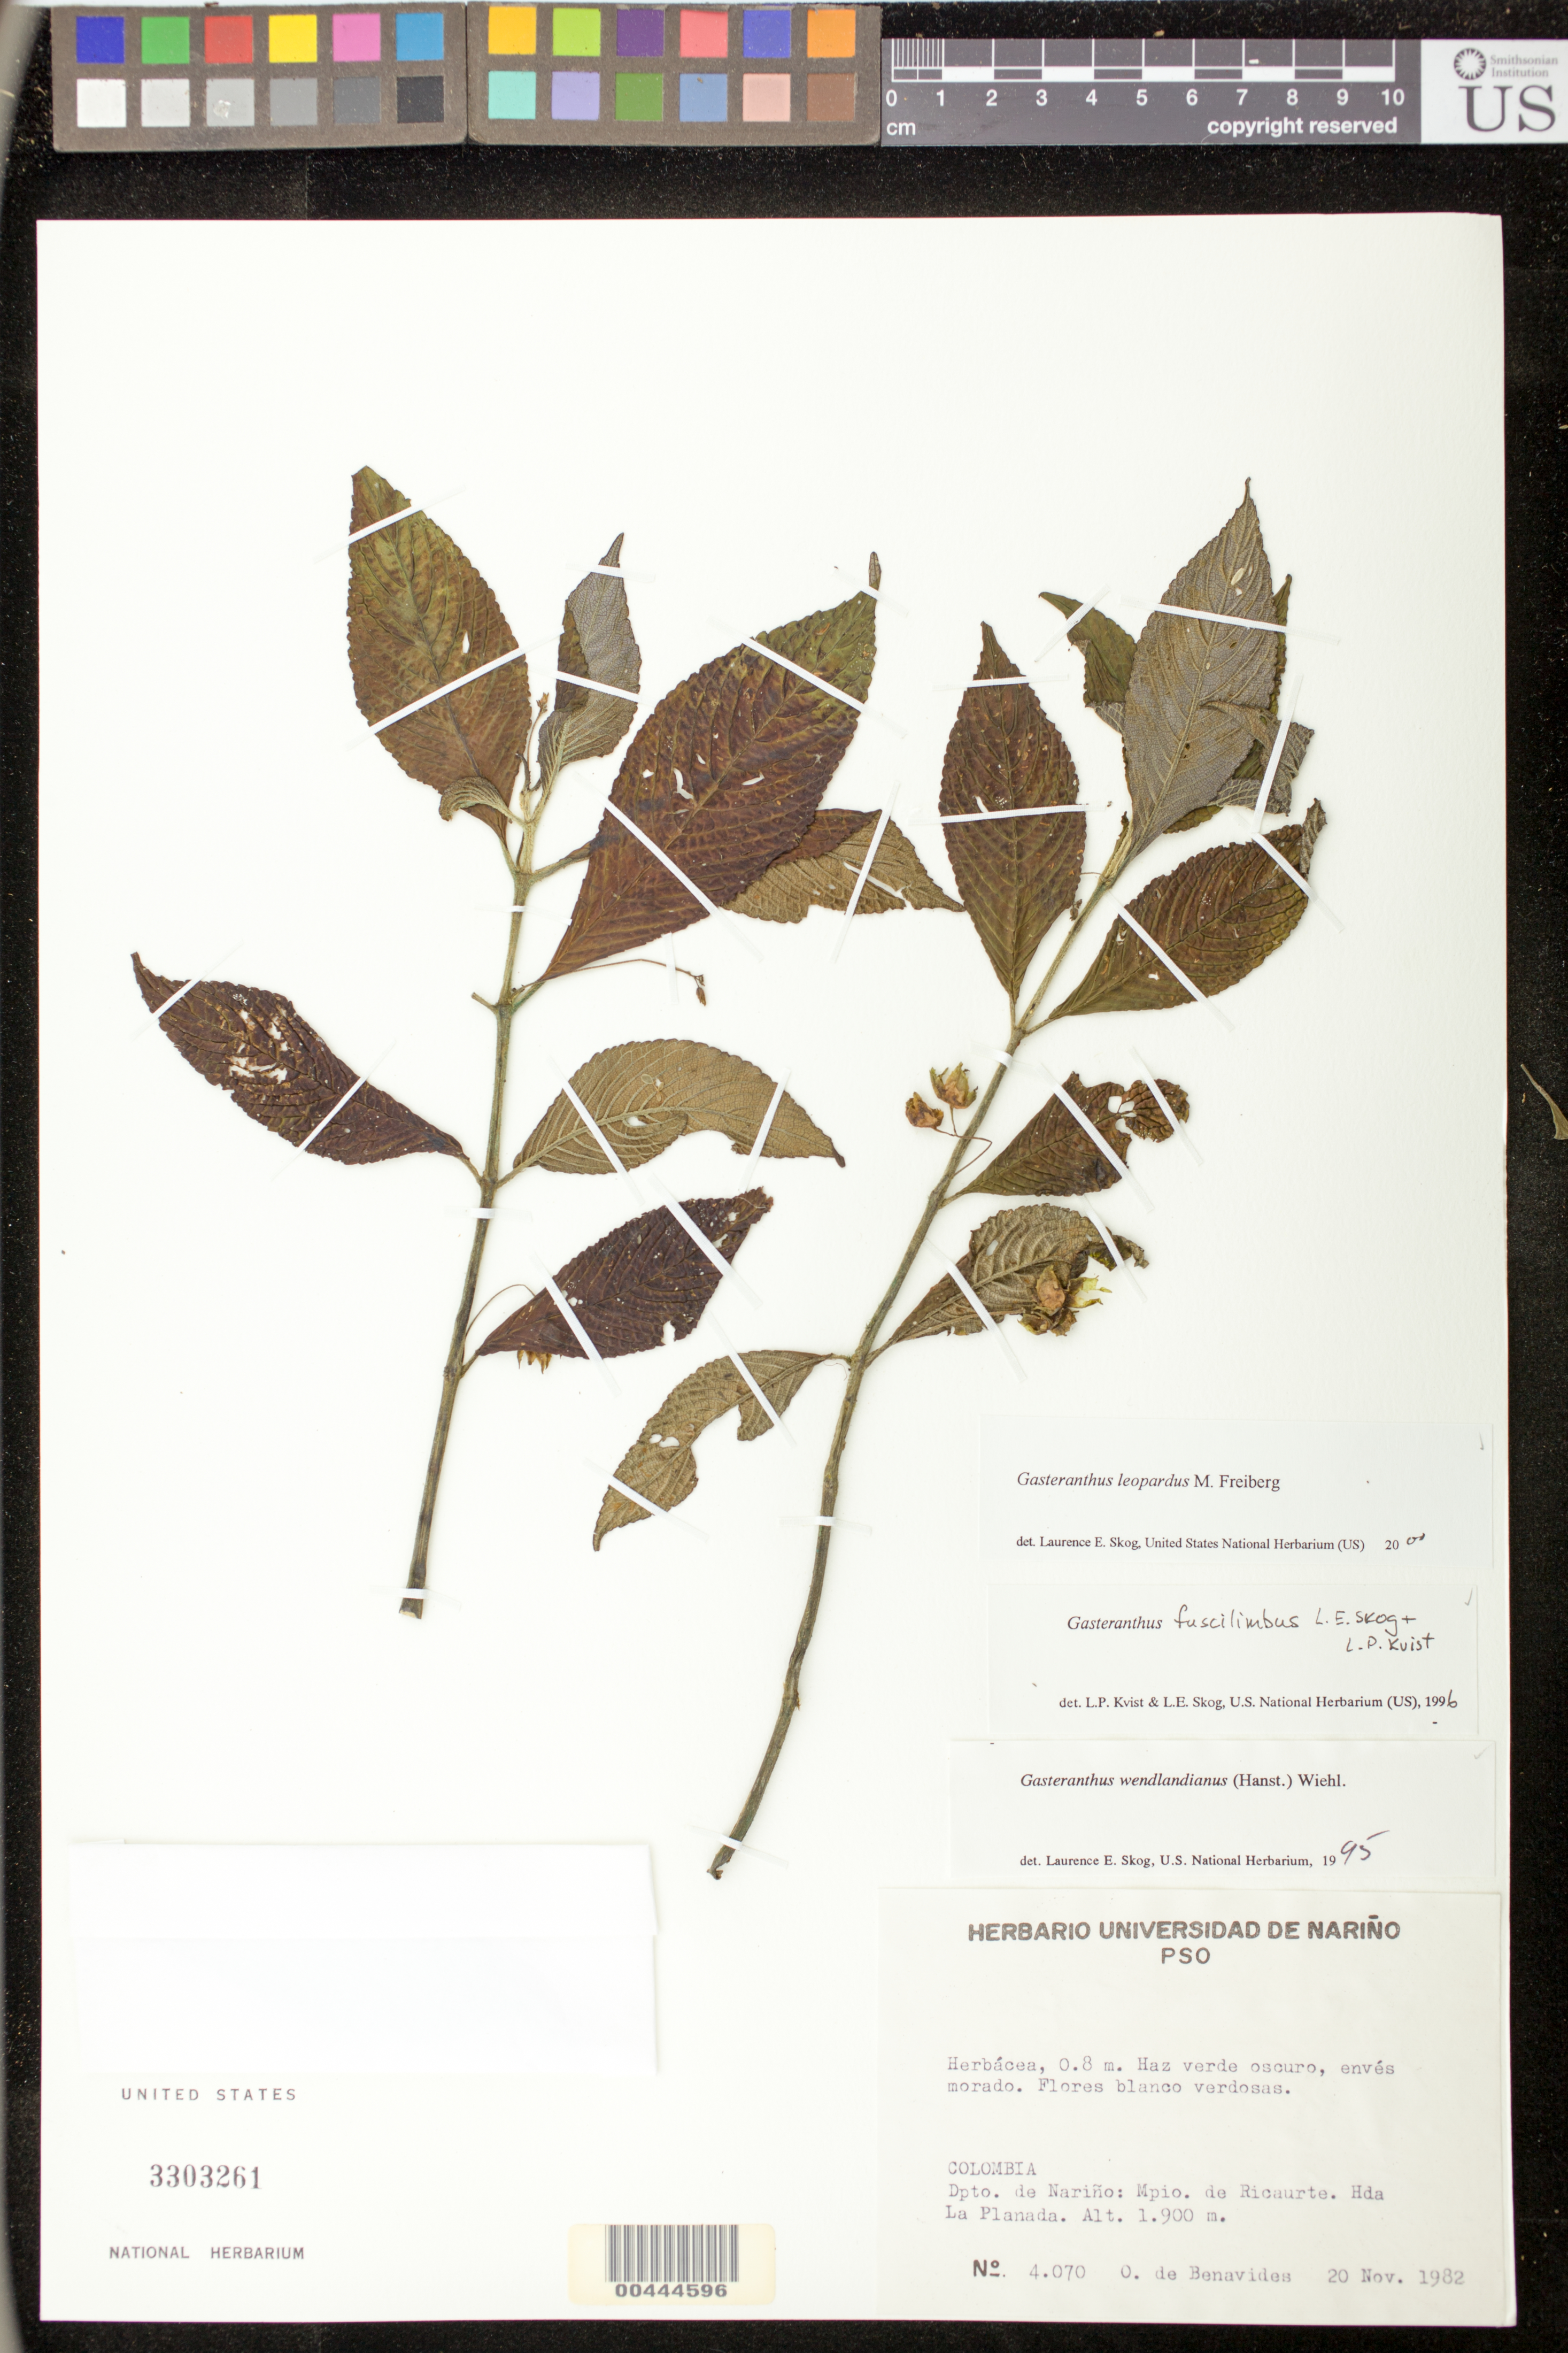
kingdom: Plantae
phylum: Tracheophyta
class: Magnoliopsida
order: Lamiales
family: Gesneriaceae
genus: Gasteranthus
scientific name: Gasteranthus leopardus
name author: M. Freiberg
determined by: Skog, Laurence E.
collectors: Olga S. de Benavides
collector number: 4070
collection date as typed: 20 Nov 1982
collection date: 1982-11-20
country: Colombia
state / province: Nariño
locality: Mpio. de Ricaurte. Hda La Planada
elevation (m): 1900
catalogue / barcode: US 3303261